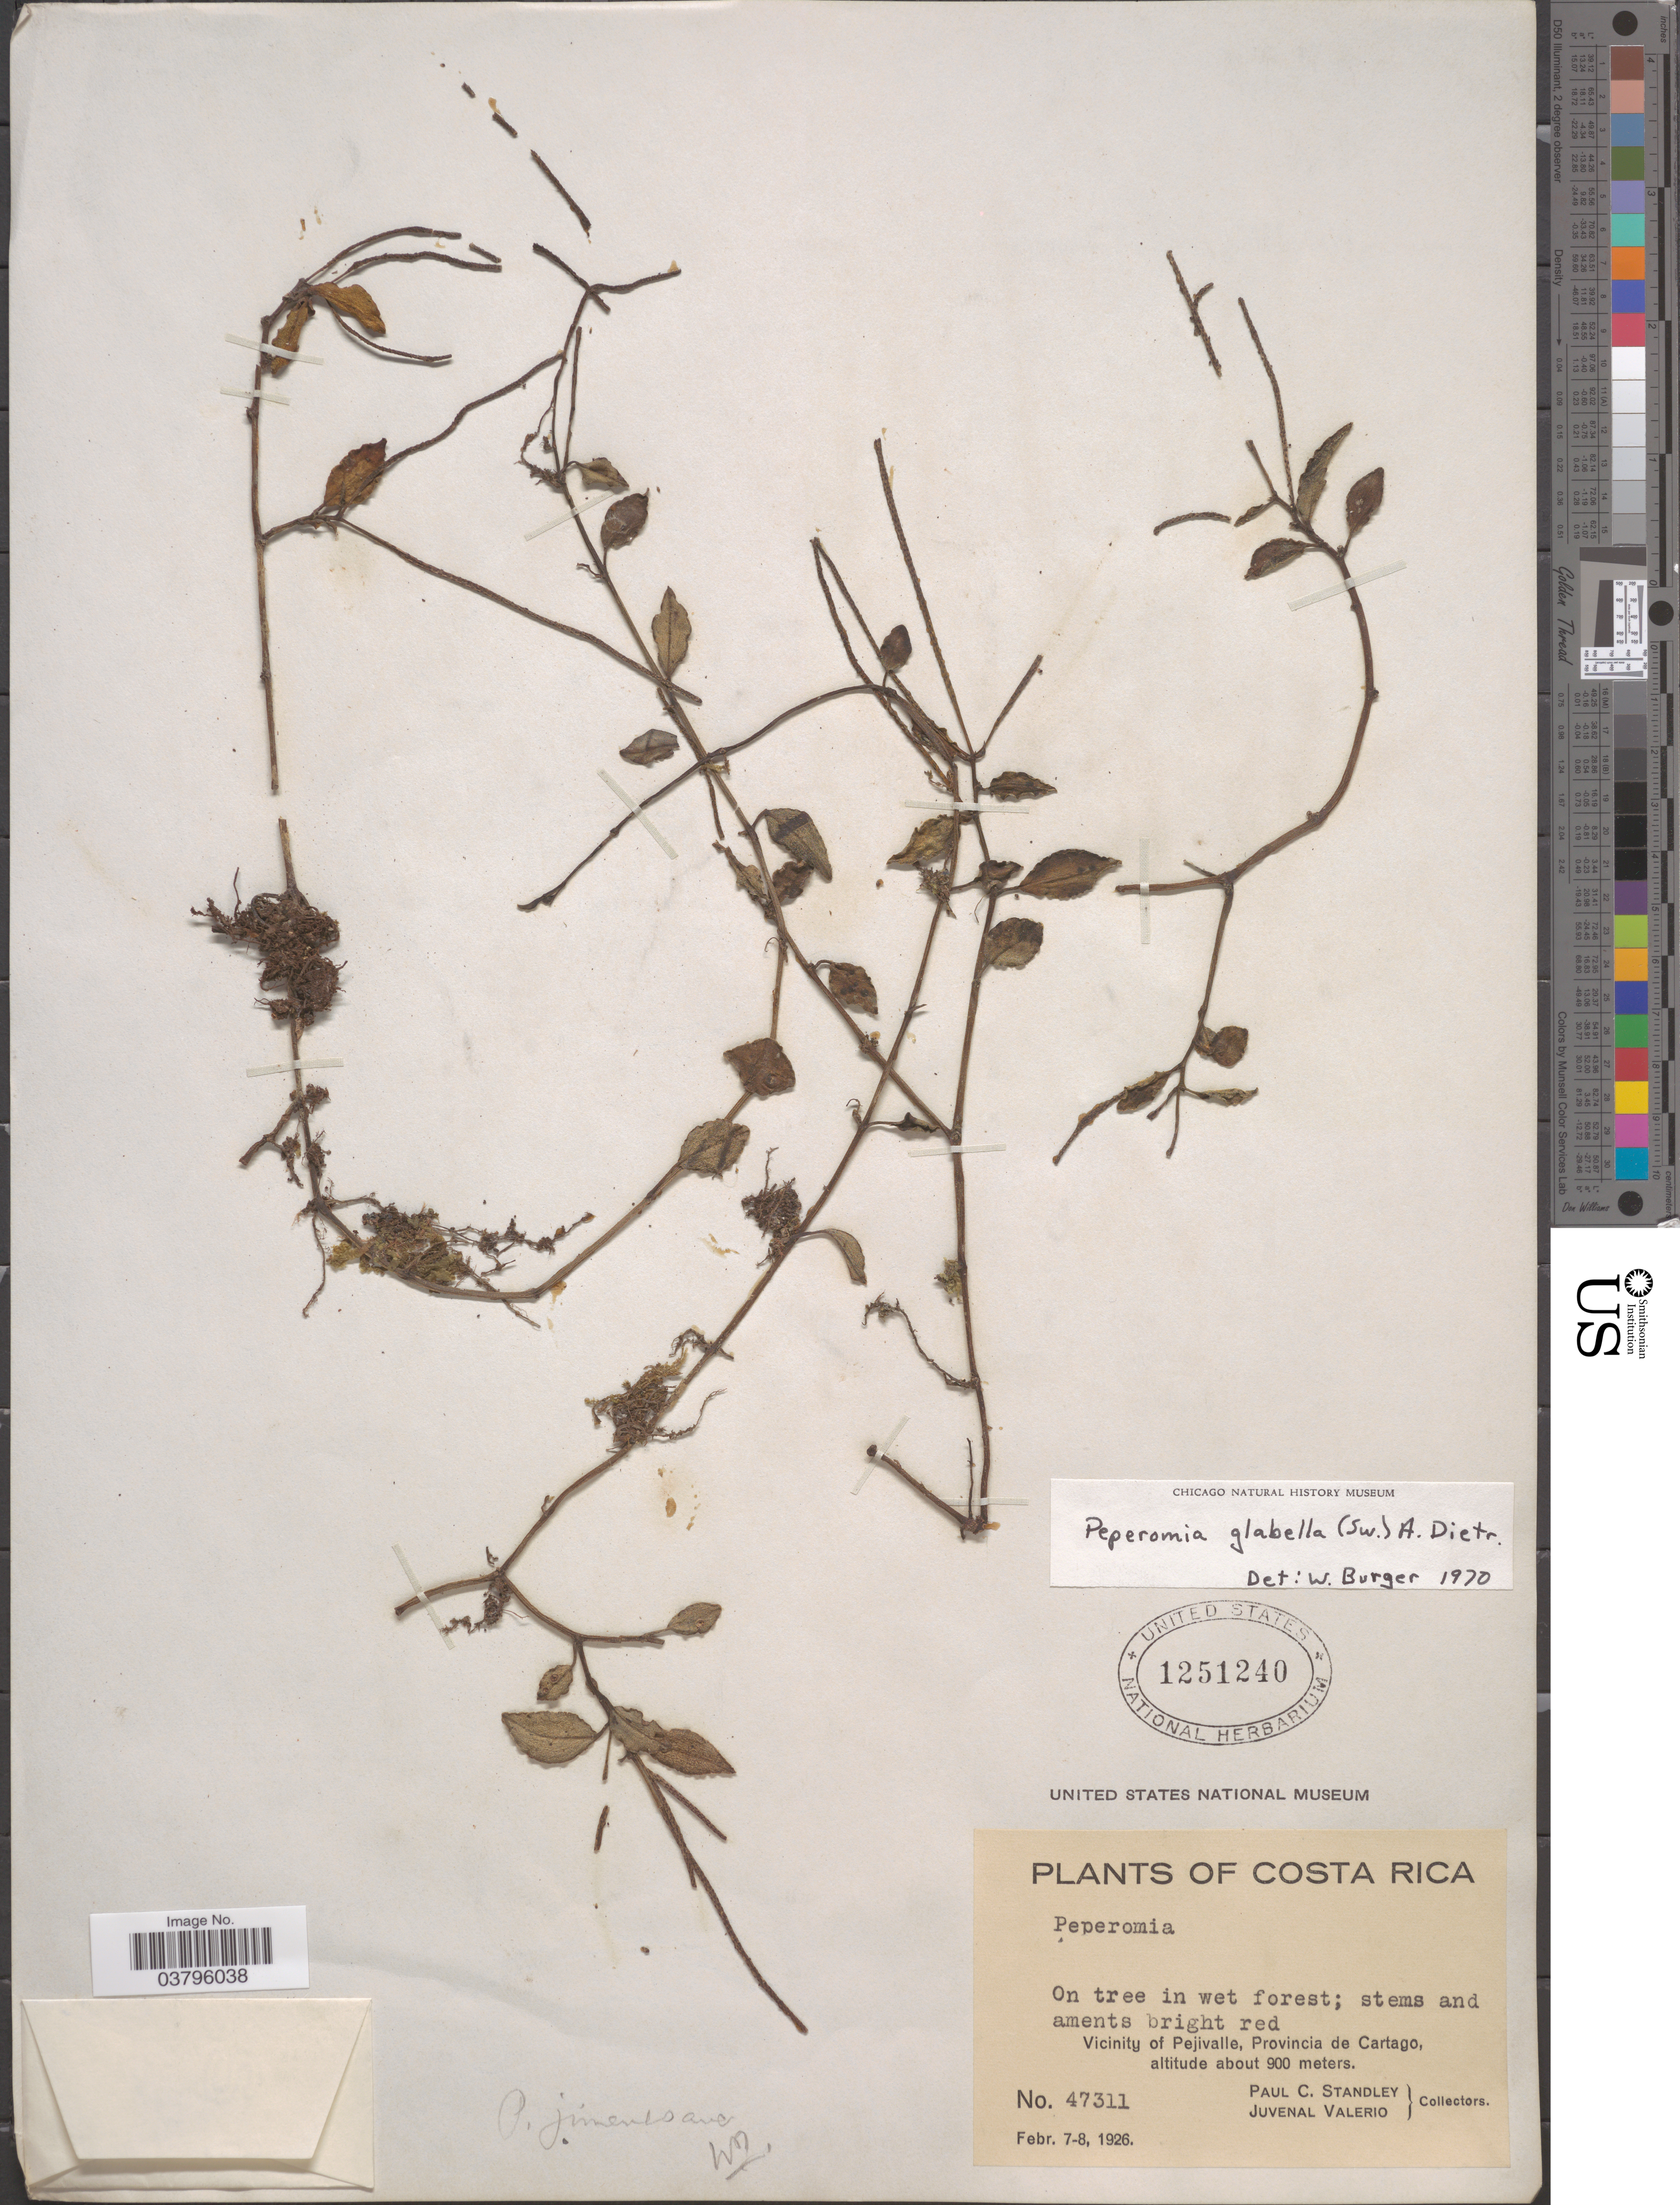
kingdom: Plantae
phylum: Tracheophyta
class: Magnoliopsida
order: Piperales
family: Piperaceae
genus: Peperomia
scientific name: Peperomia glabella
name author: (Sw.) A. Dietr.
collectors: P. C. Standley & J. Valerio R.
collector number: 47311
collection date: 1926-02-07/1926-02-08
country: Costa Rica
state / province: Cartago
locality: Vicinity of Pejivalle.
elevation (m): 900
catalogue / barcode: US 1251240